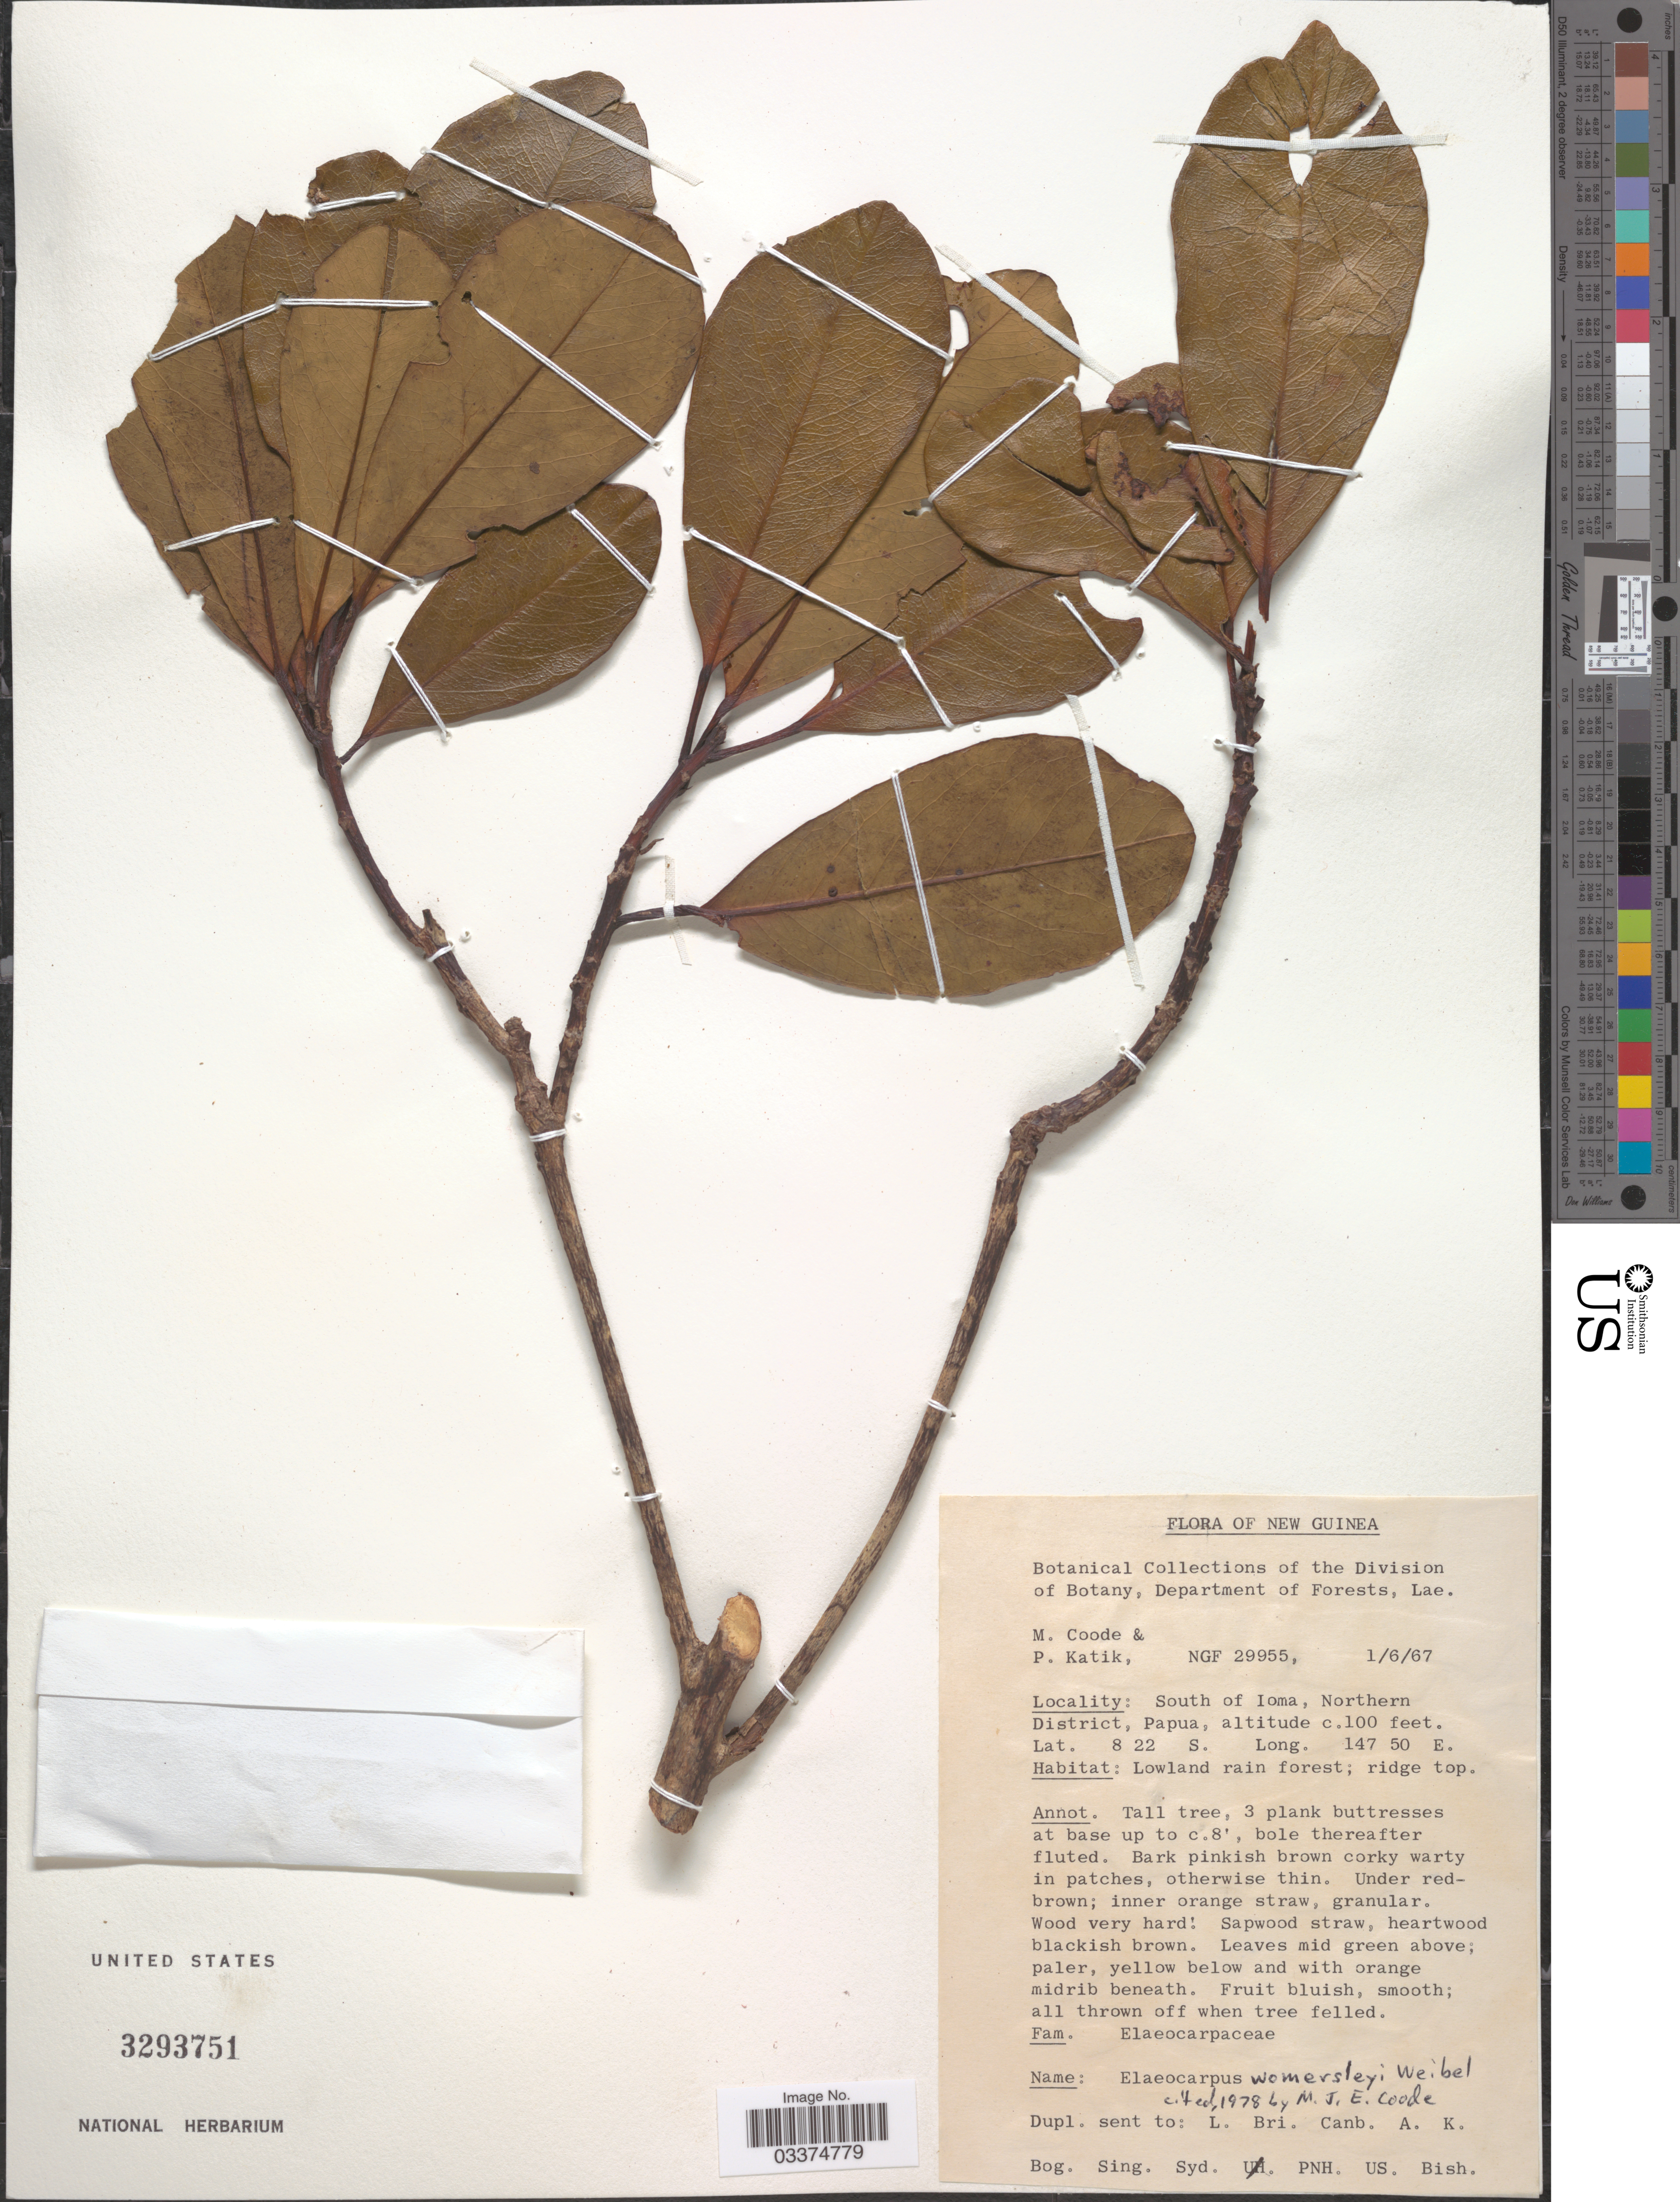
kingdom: Plantae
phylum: Tracheophyta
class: Magnoliopsida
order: Oxalidales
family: Elaeocarpaceae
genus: Elaeocarpus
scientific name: Elaeocarpus womersleyi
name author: Weibel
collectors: M. Coode & P. Katik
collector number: NGF 29955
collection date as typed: Transcribed d/m/y: 1/6/67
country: Papua New Guinea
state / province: Northern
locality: New Guinea. South of Ioma, Northern District, Papua.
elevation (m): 30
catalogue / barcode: US 3293751